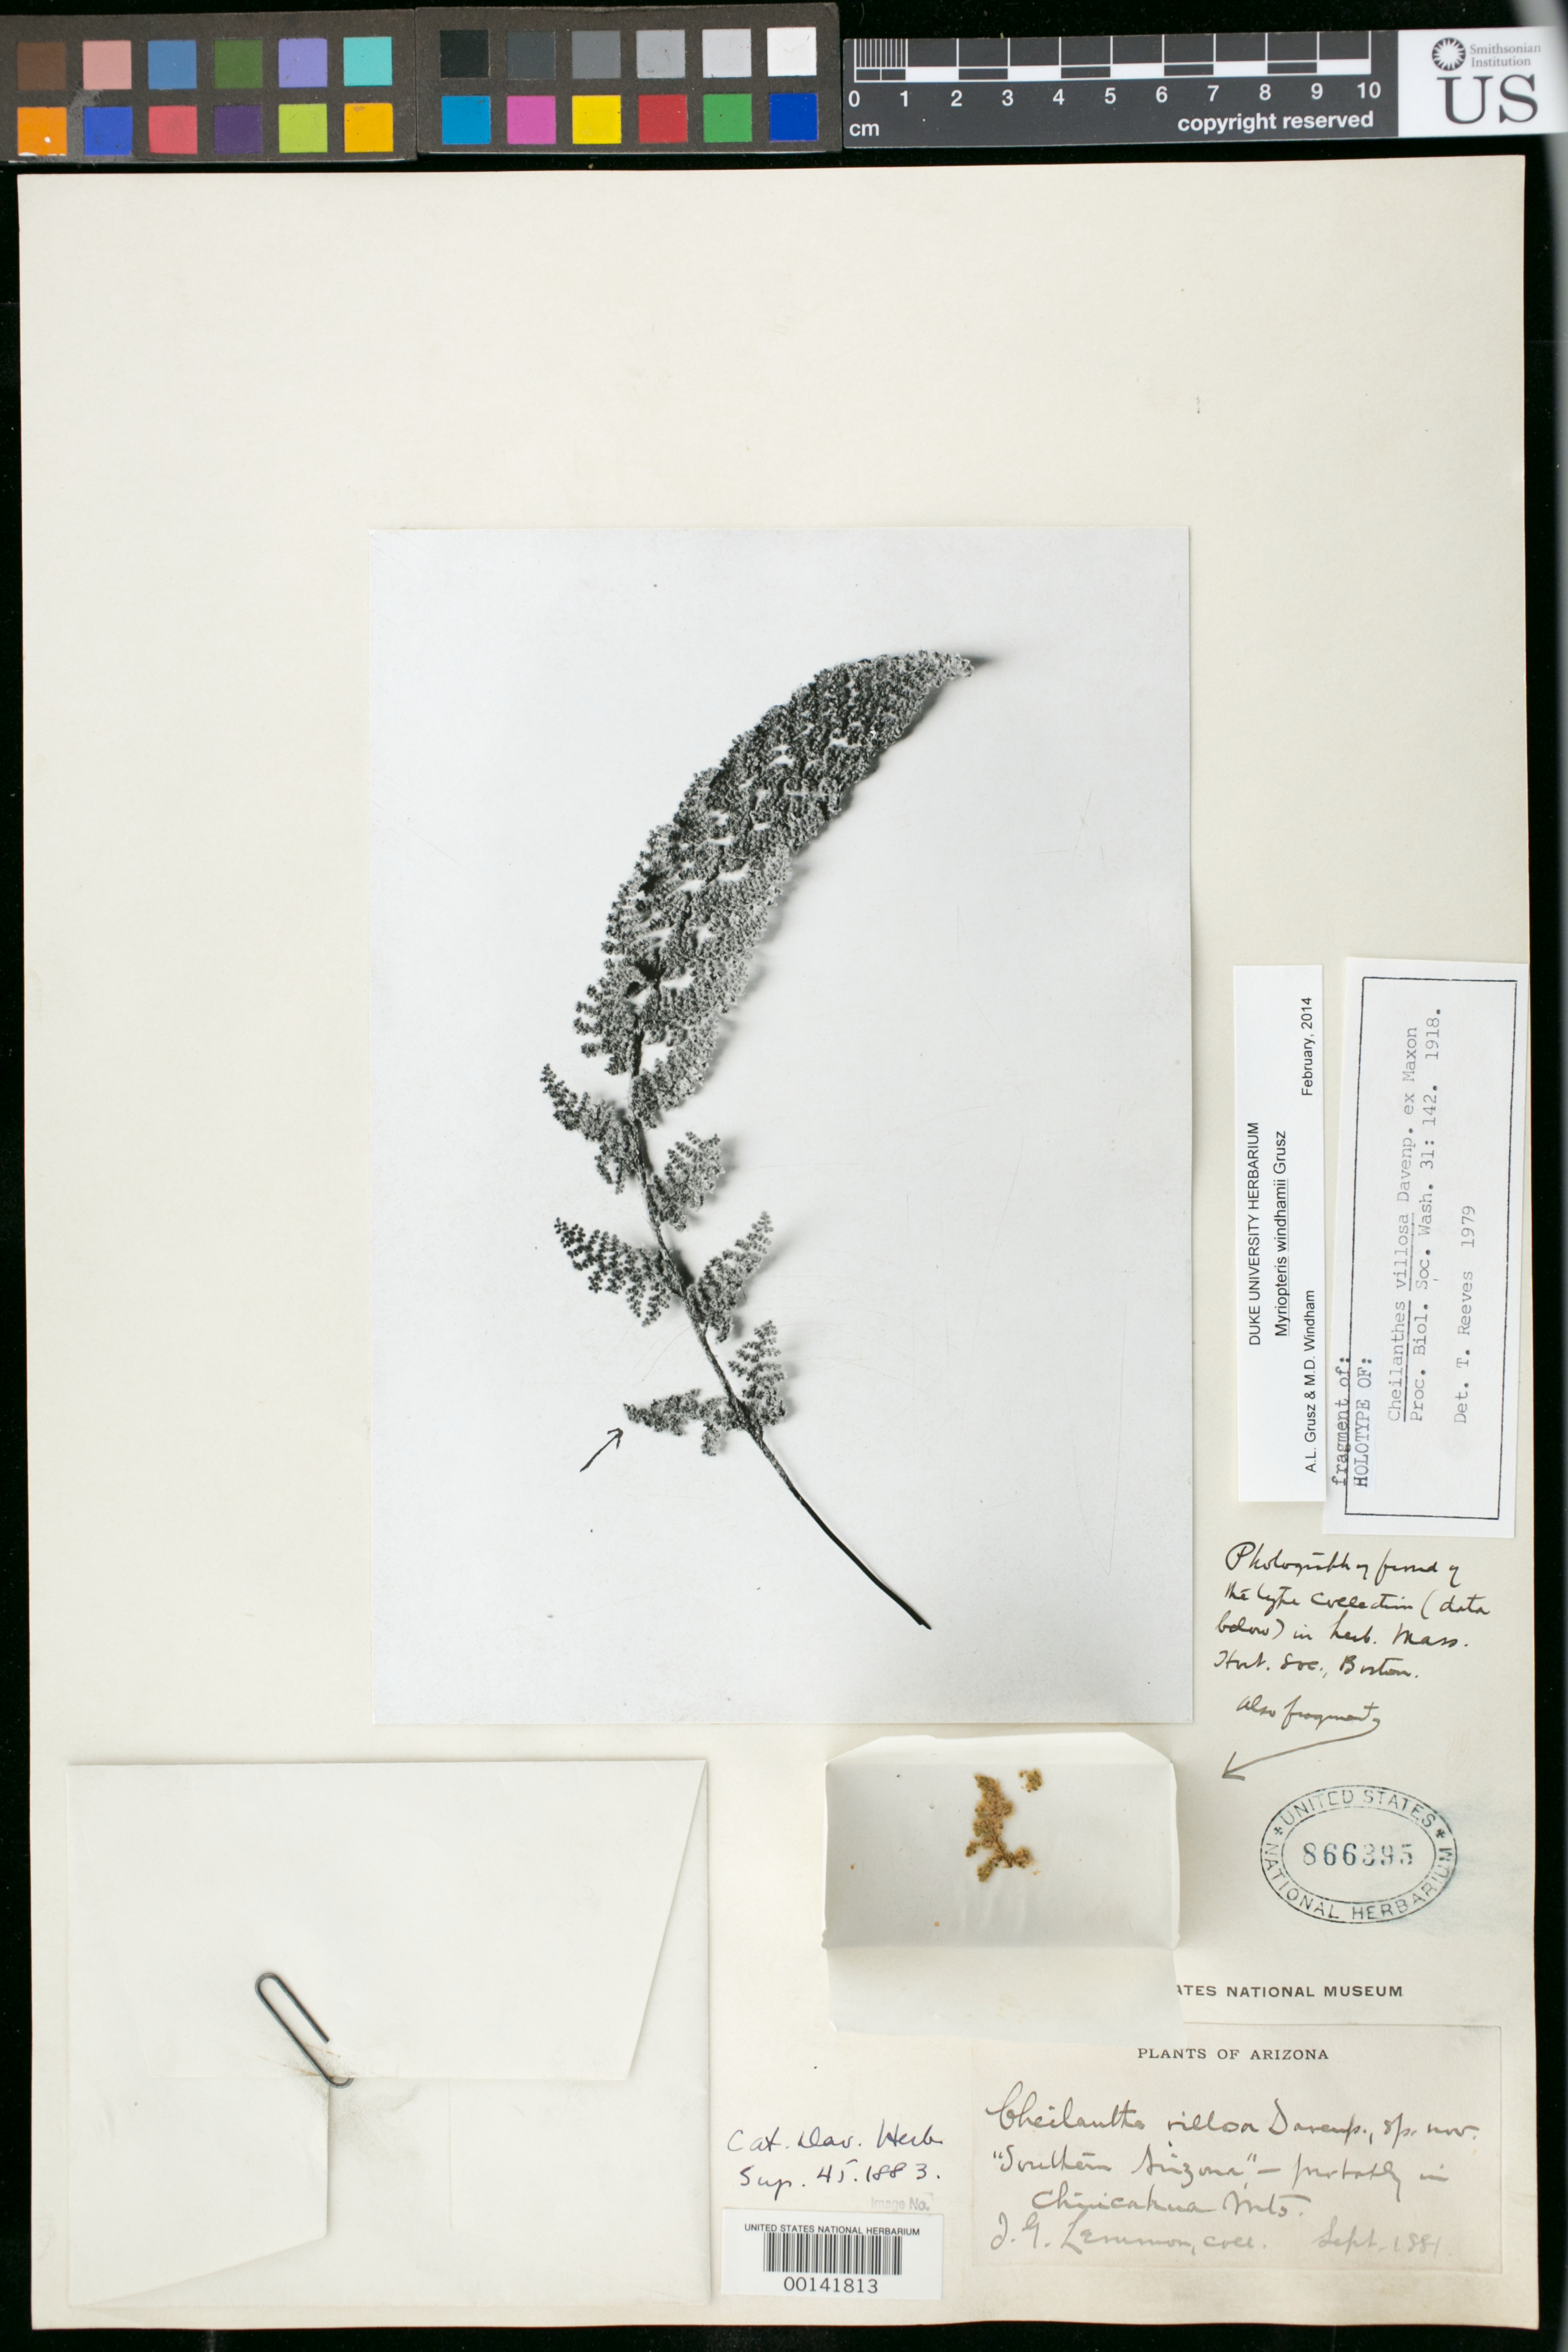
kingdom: Plantae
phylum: Tracheophyta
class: Polypodiopsida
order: Polypodiales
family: Pteridaceae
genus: Cheilanthes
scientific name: Cheilanthes villosa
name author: Davenp. ex Maxon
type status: Isotype; Type Collection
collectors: J. G. Lemmon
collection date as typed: Sep 1881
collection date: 1881-09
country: United States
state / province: Arizona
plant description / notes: Photograph and fragmentary material of type specimen ex herb. Mass. Hort. Soc. Boston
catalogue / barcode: US 866395